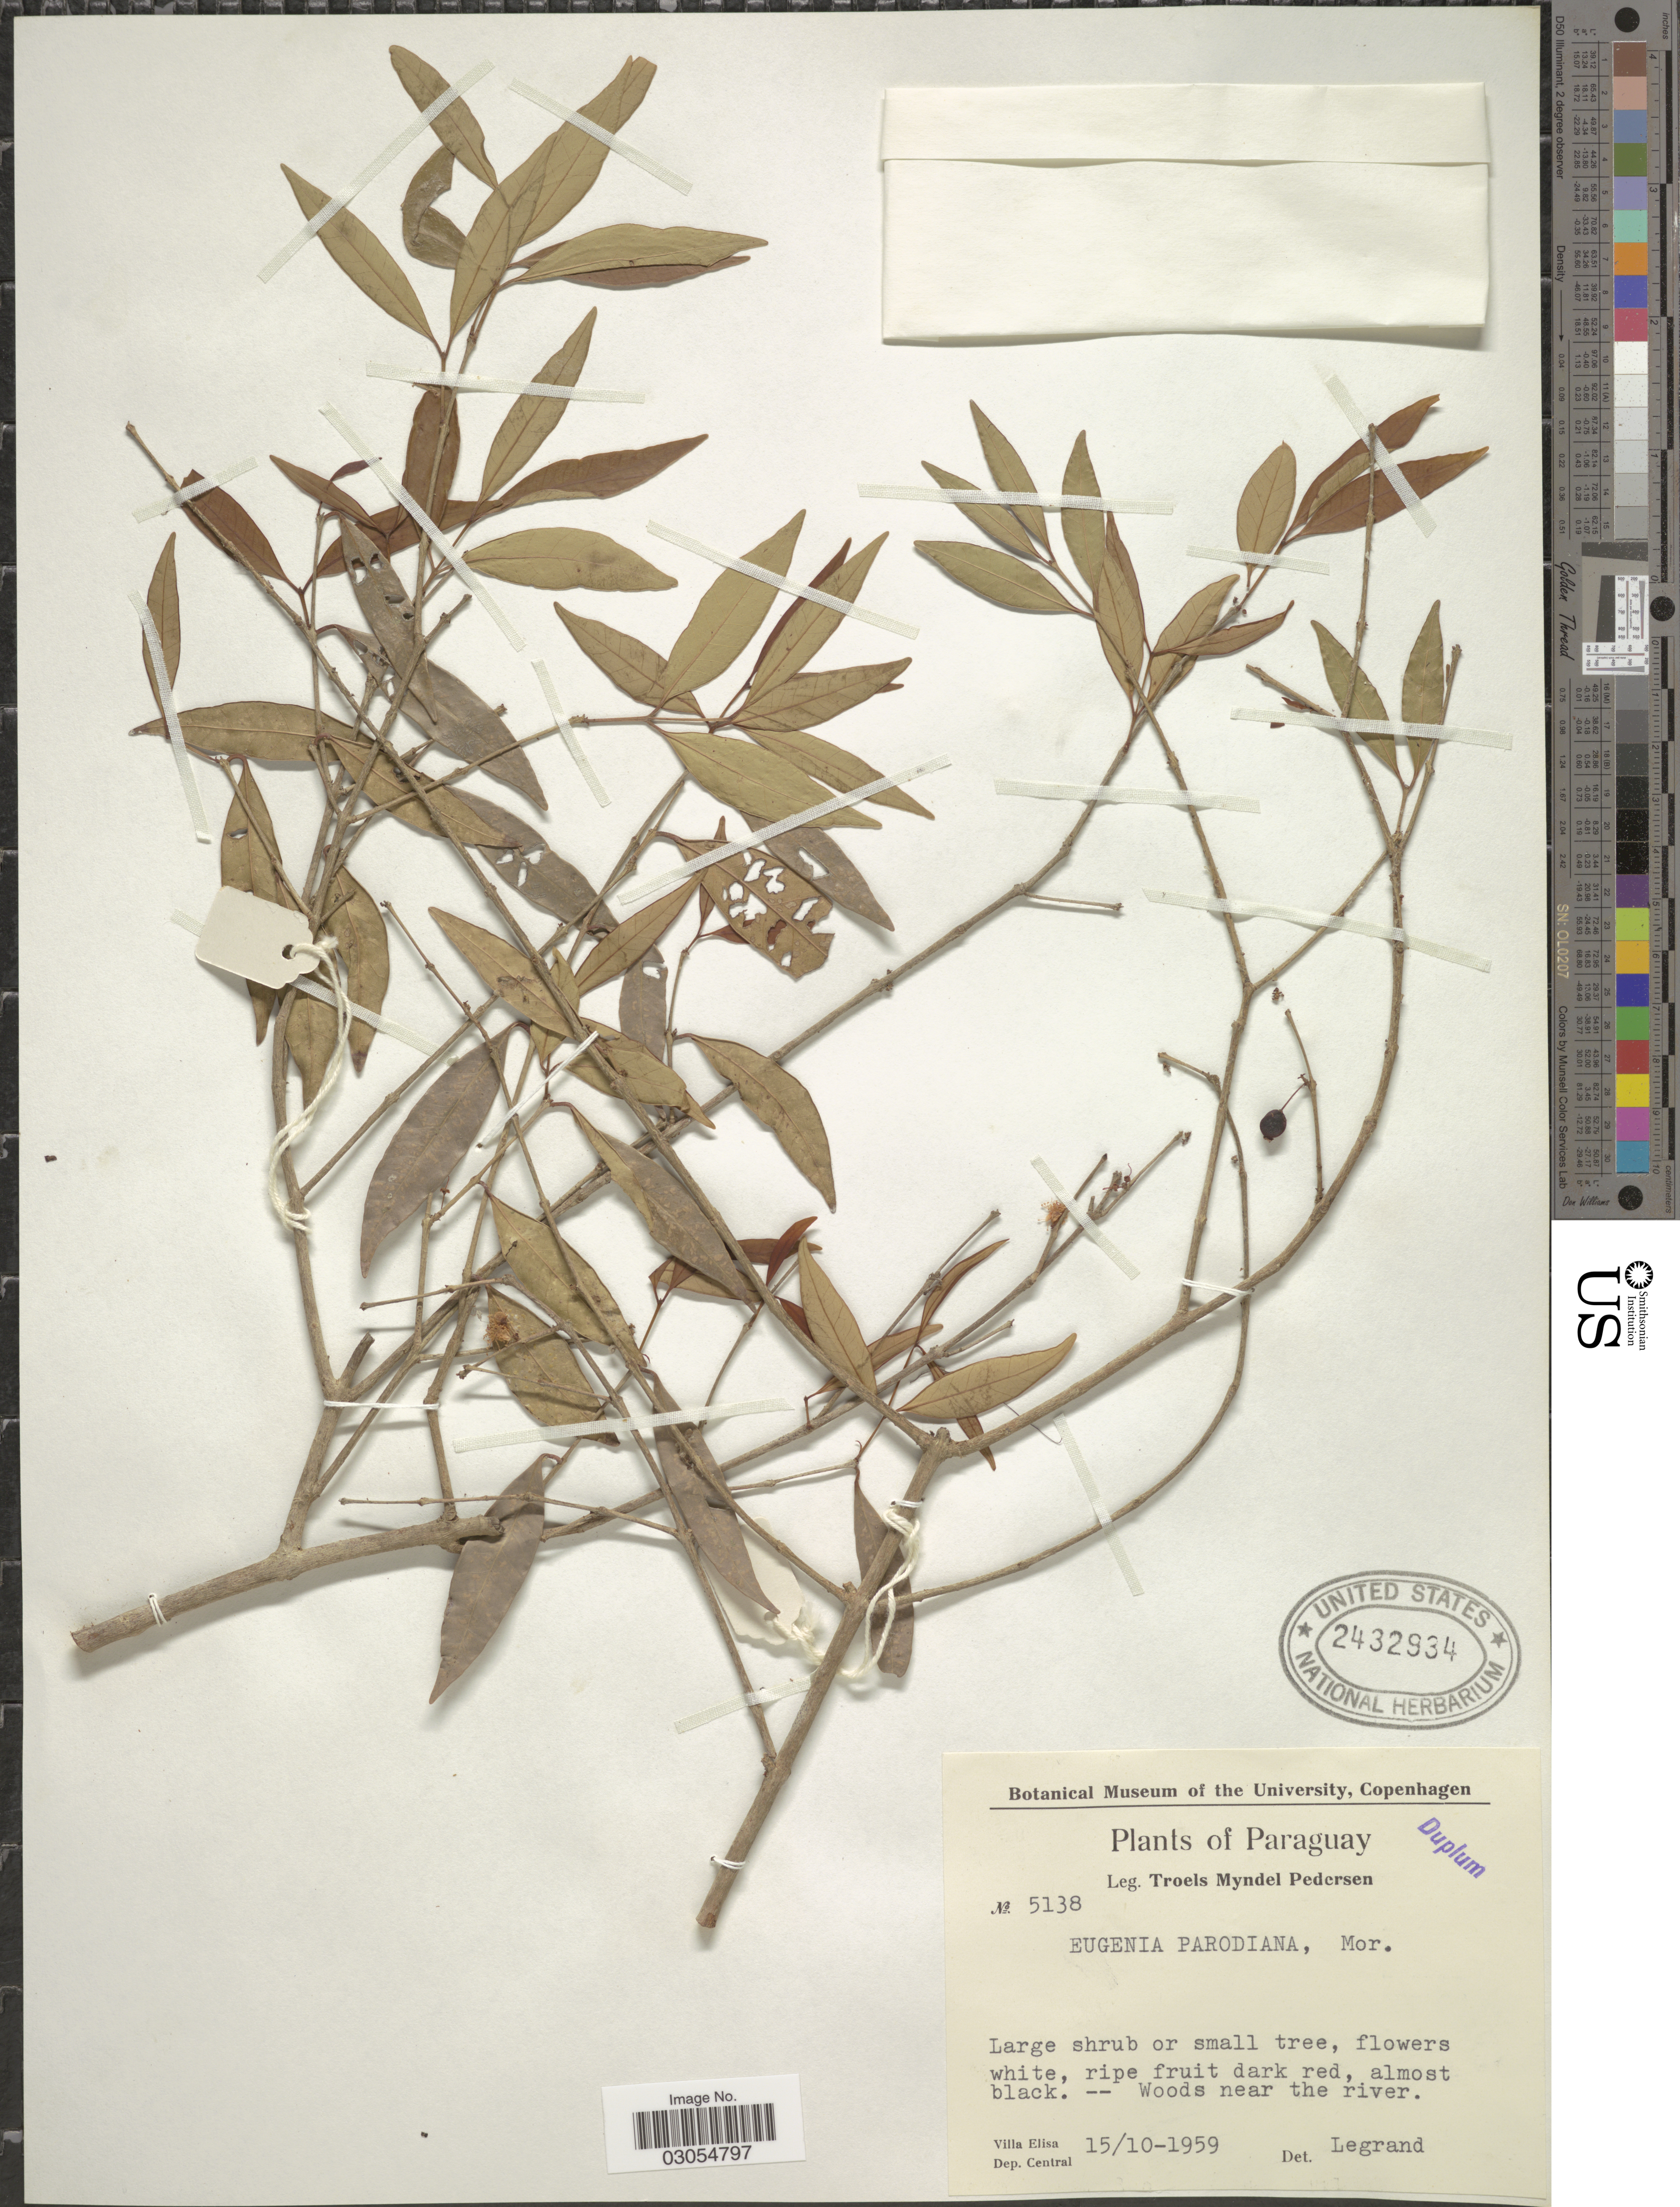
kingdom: Plantae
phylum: Tracheophyta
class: Magnoliopsida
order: Myrtales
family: Myrtaceae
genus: Eugenia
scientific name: Eugenia egensis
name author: DC.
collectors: T. Pederson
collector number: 5138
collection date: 1959-10-15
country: Paraguay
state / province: Central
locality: Woods near the river. Villa Elisa. Dep. Central.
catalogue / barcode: US 2432934